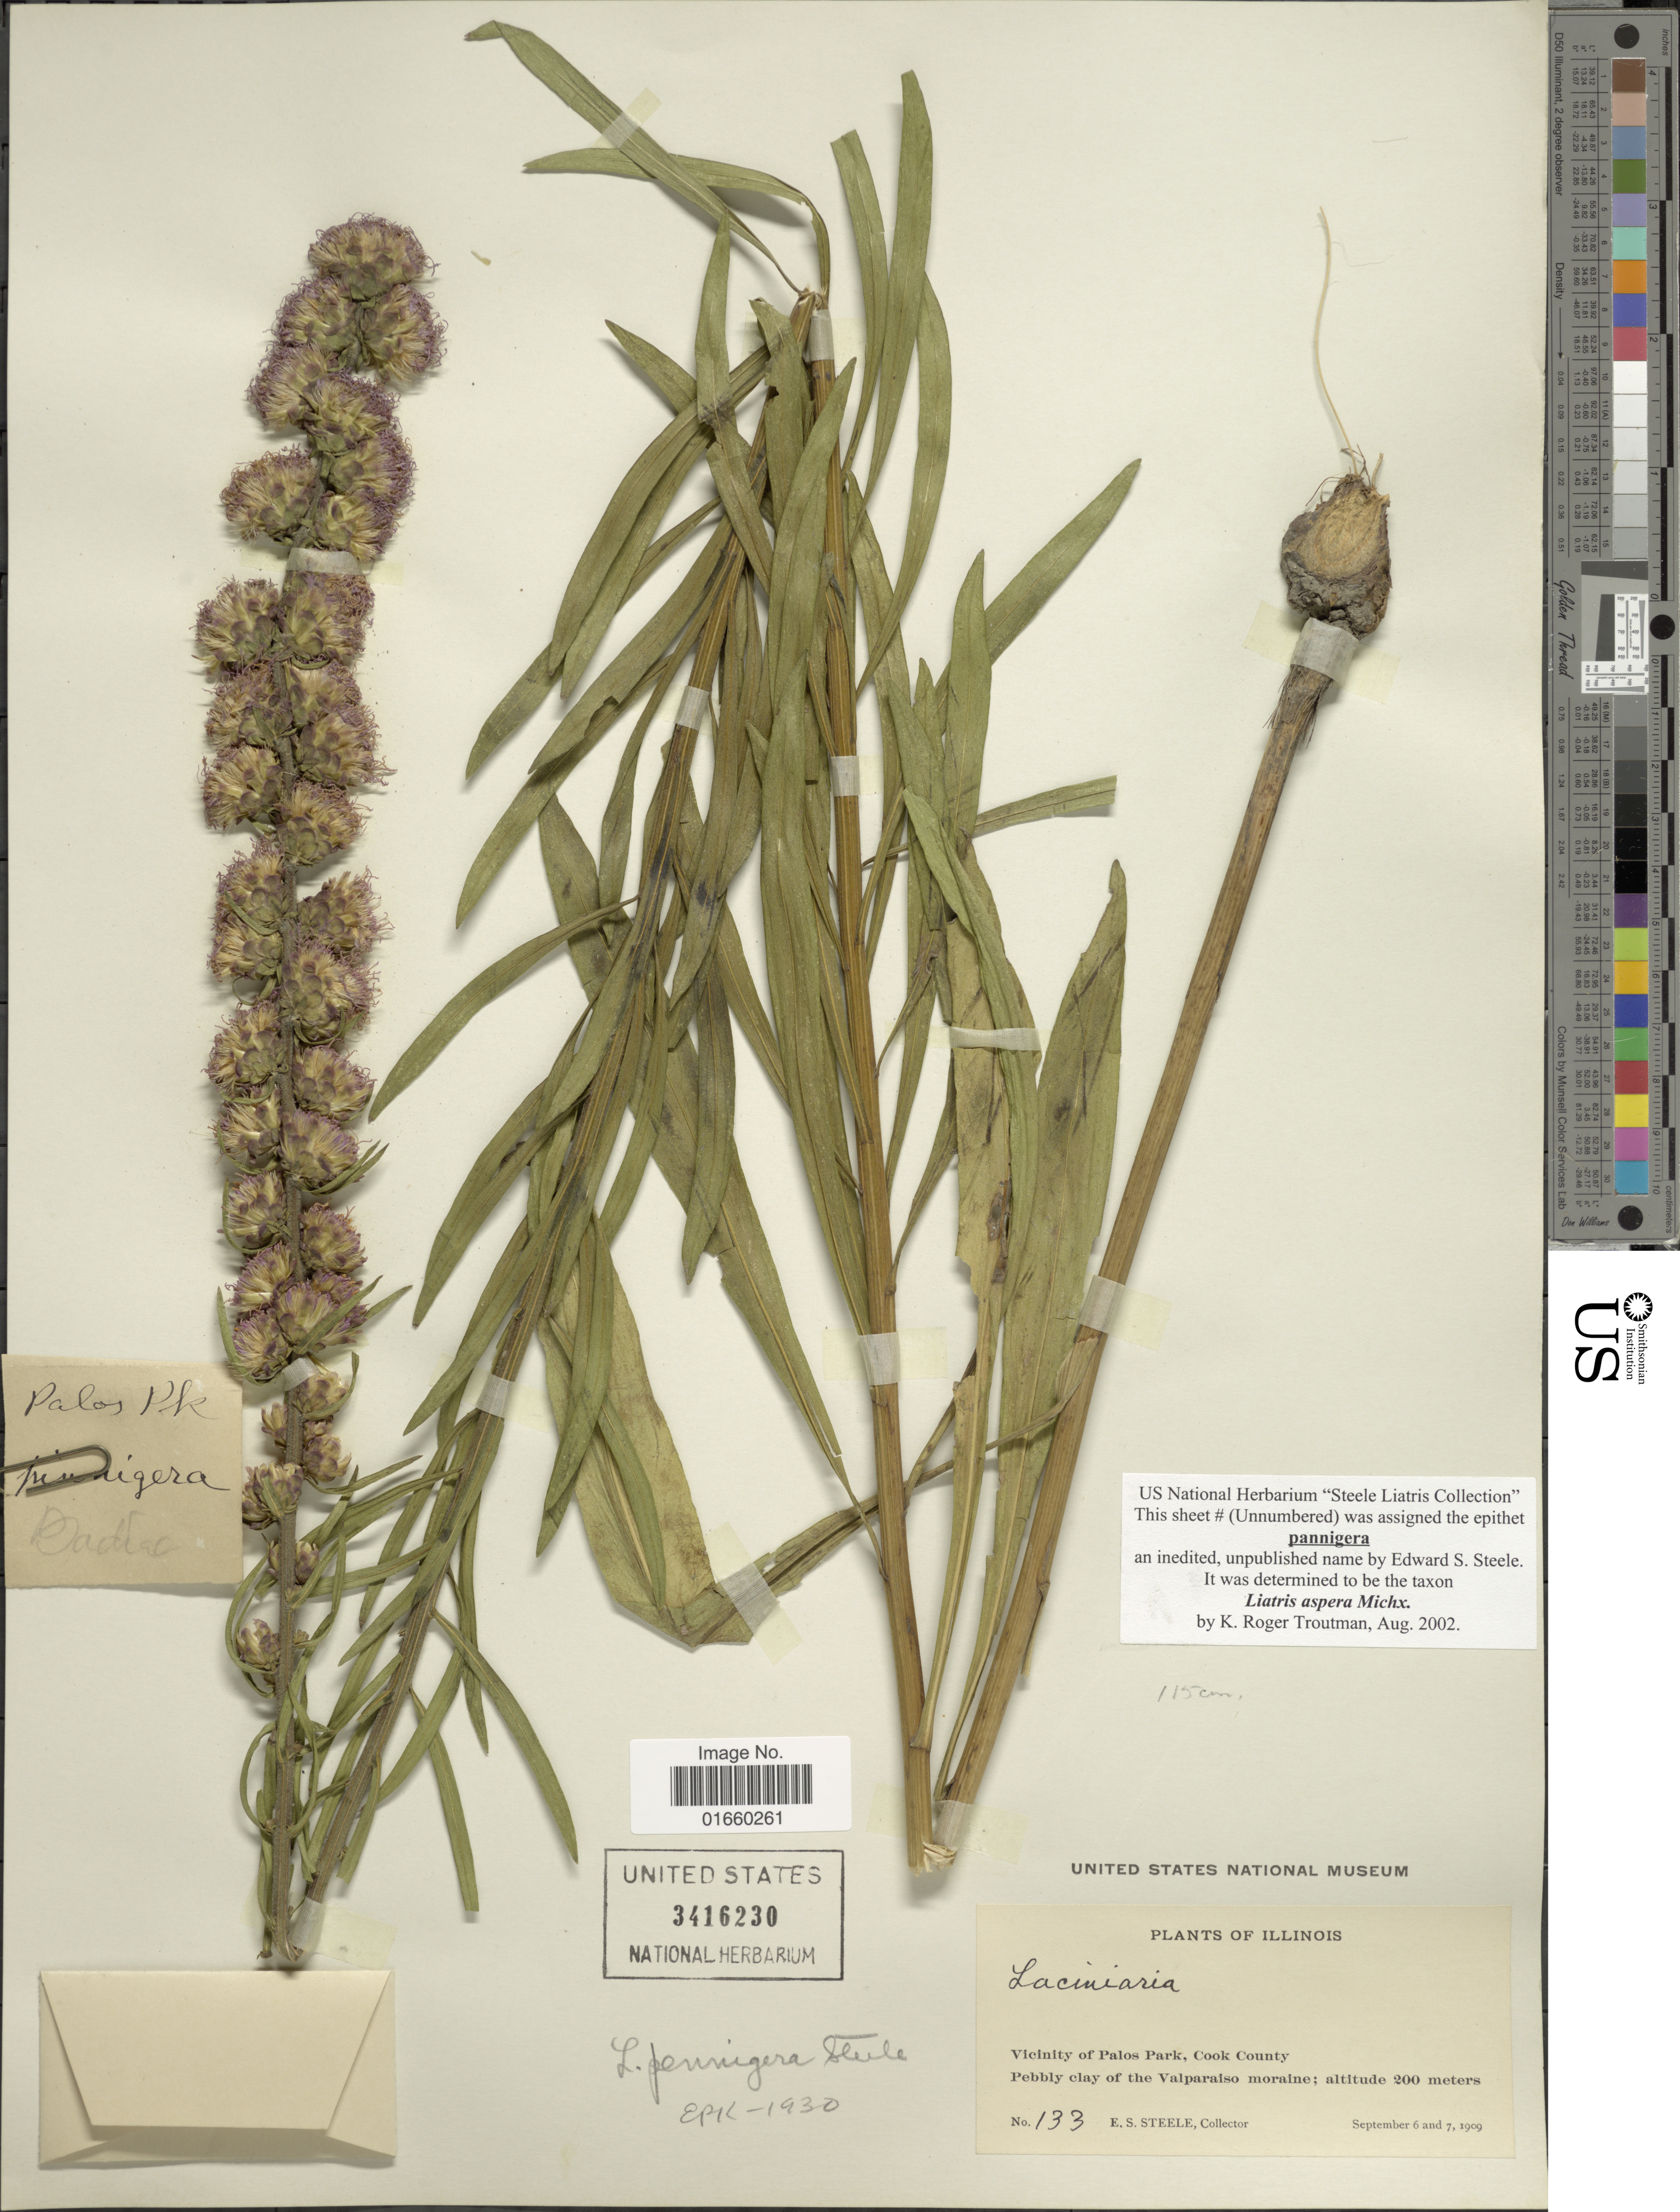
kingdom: Plantae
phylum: Tracheophyta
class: Magnoliopsida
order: Asterales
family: Asteraceae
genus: Liatris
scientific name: Liatris aspera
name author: Michx.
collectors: E. Steele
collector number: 133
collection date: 1909-09-06/1909-09-07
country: United States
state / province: Illinois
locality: Vicinity of Palos Park, Cook County, Pebbly clay of the Valparaiso moraine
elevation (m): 200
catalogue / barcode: US 3416230